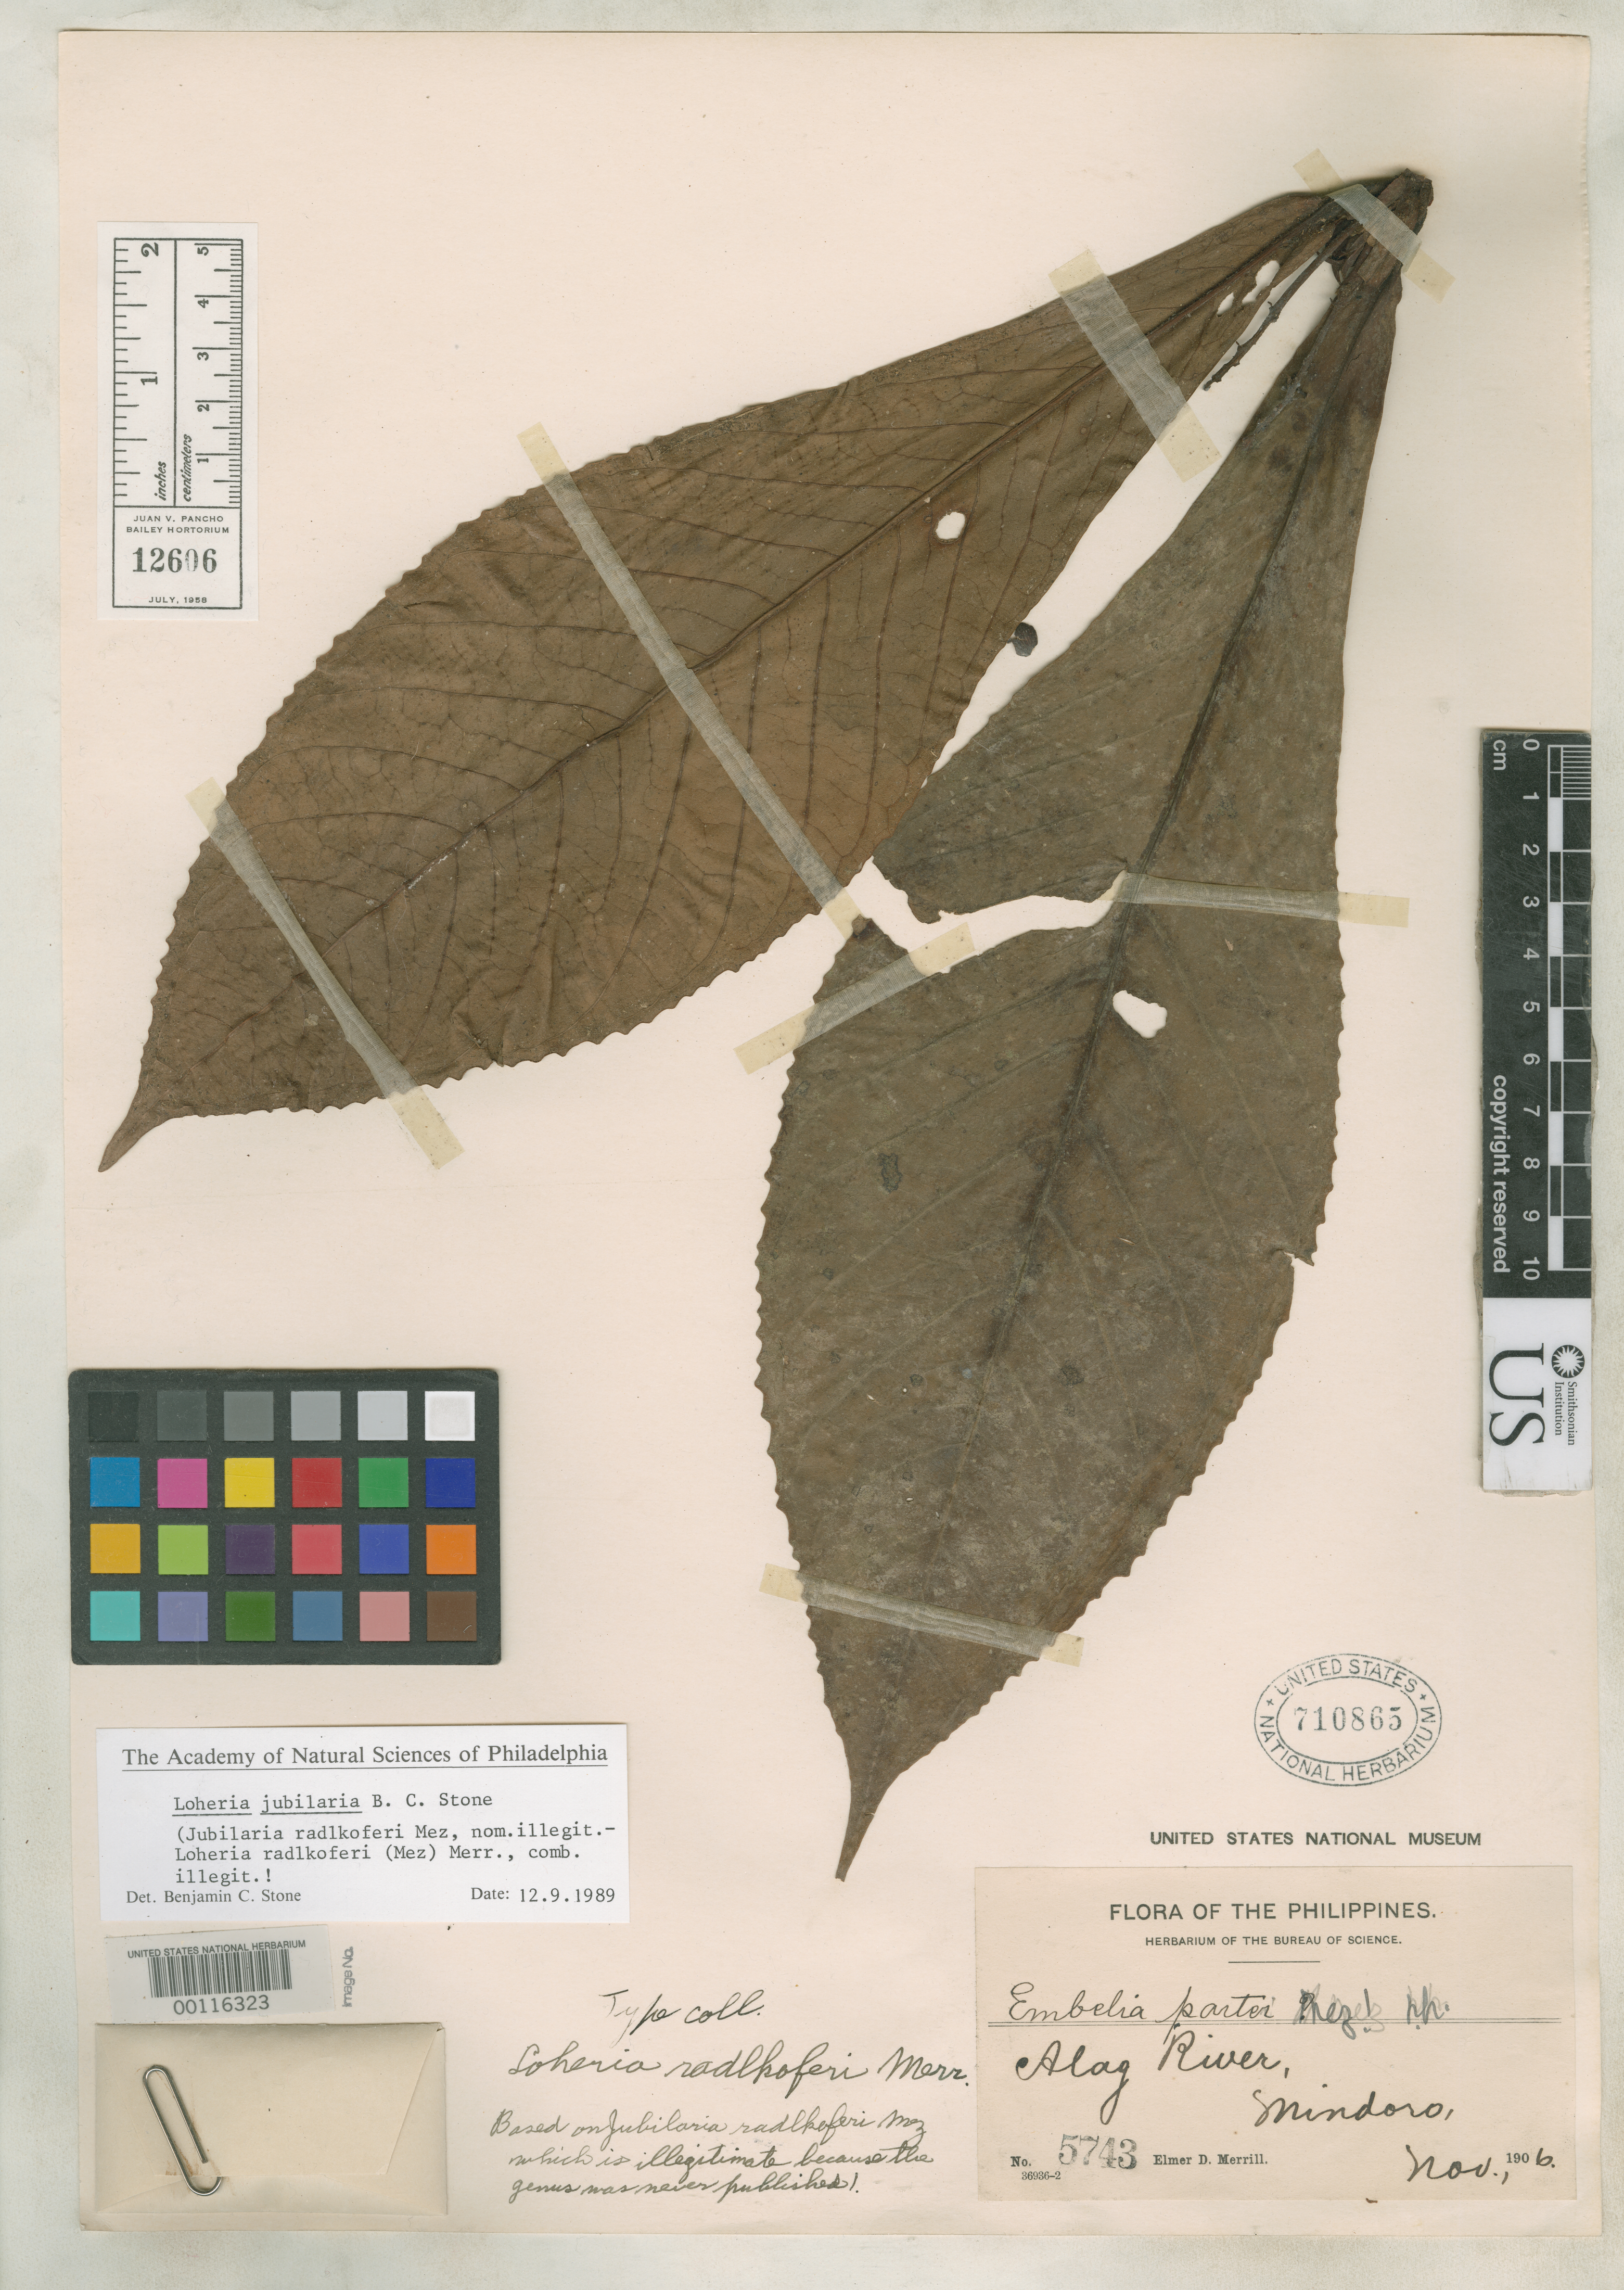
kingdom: Plantae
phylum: Tracheophyta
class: Magnoliopsida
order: Ericales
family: Primulaceae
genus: Loheria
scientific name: Loheria jubilaria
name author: B.C. Stone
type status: Isotype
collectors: E. D. Merrill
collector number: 5743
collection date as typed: Nov 1906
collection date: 1906-11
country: Philippines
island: Mindoro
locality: Alag River.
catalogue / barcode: US 710865-2